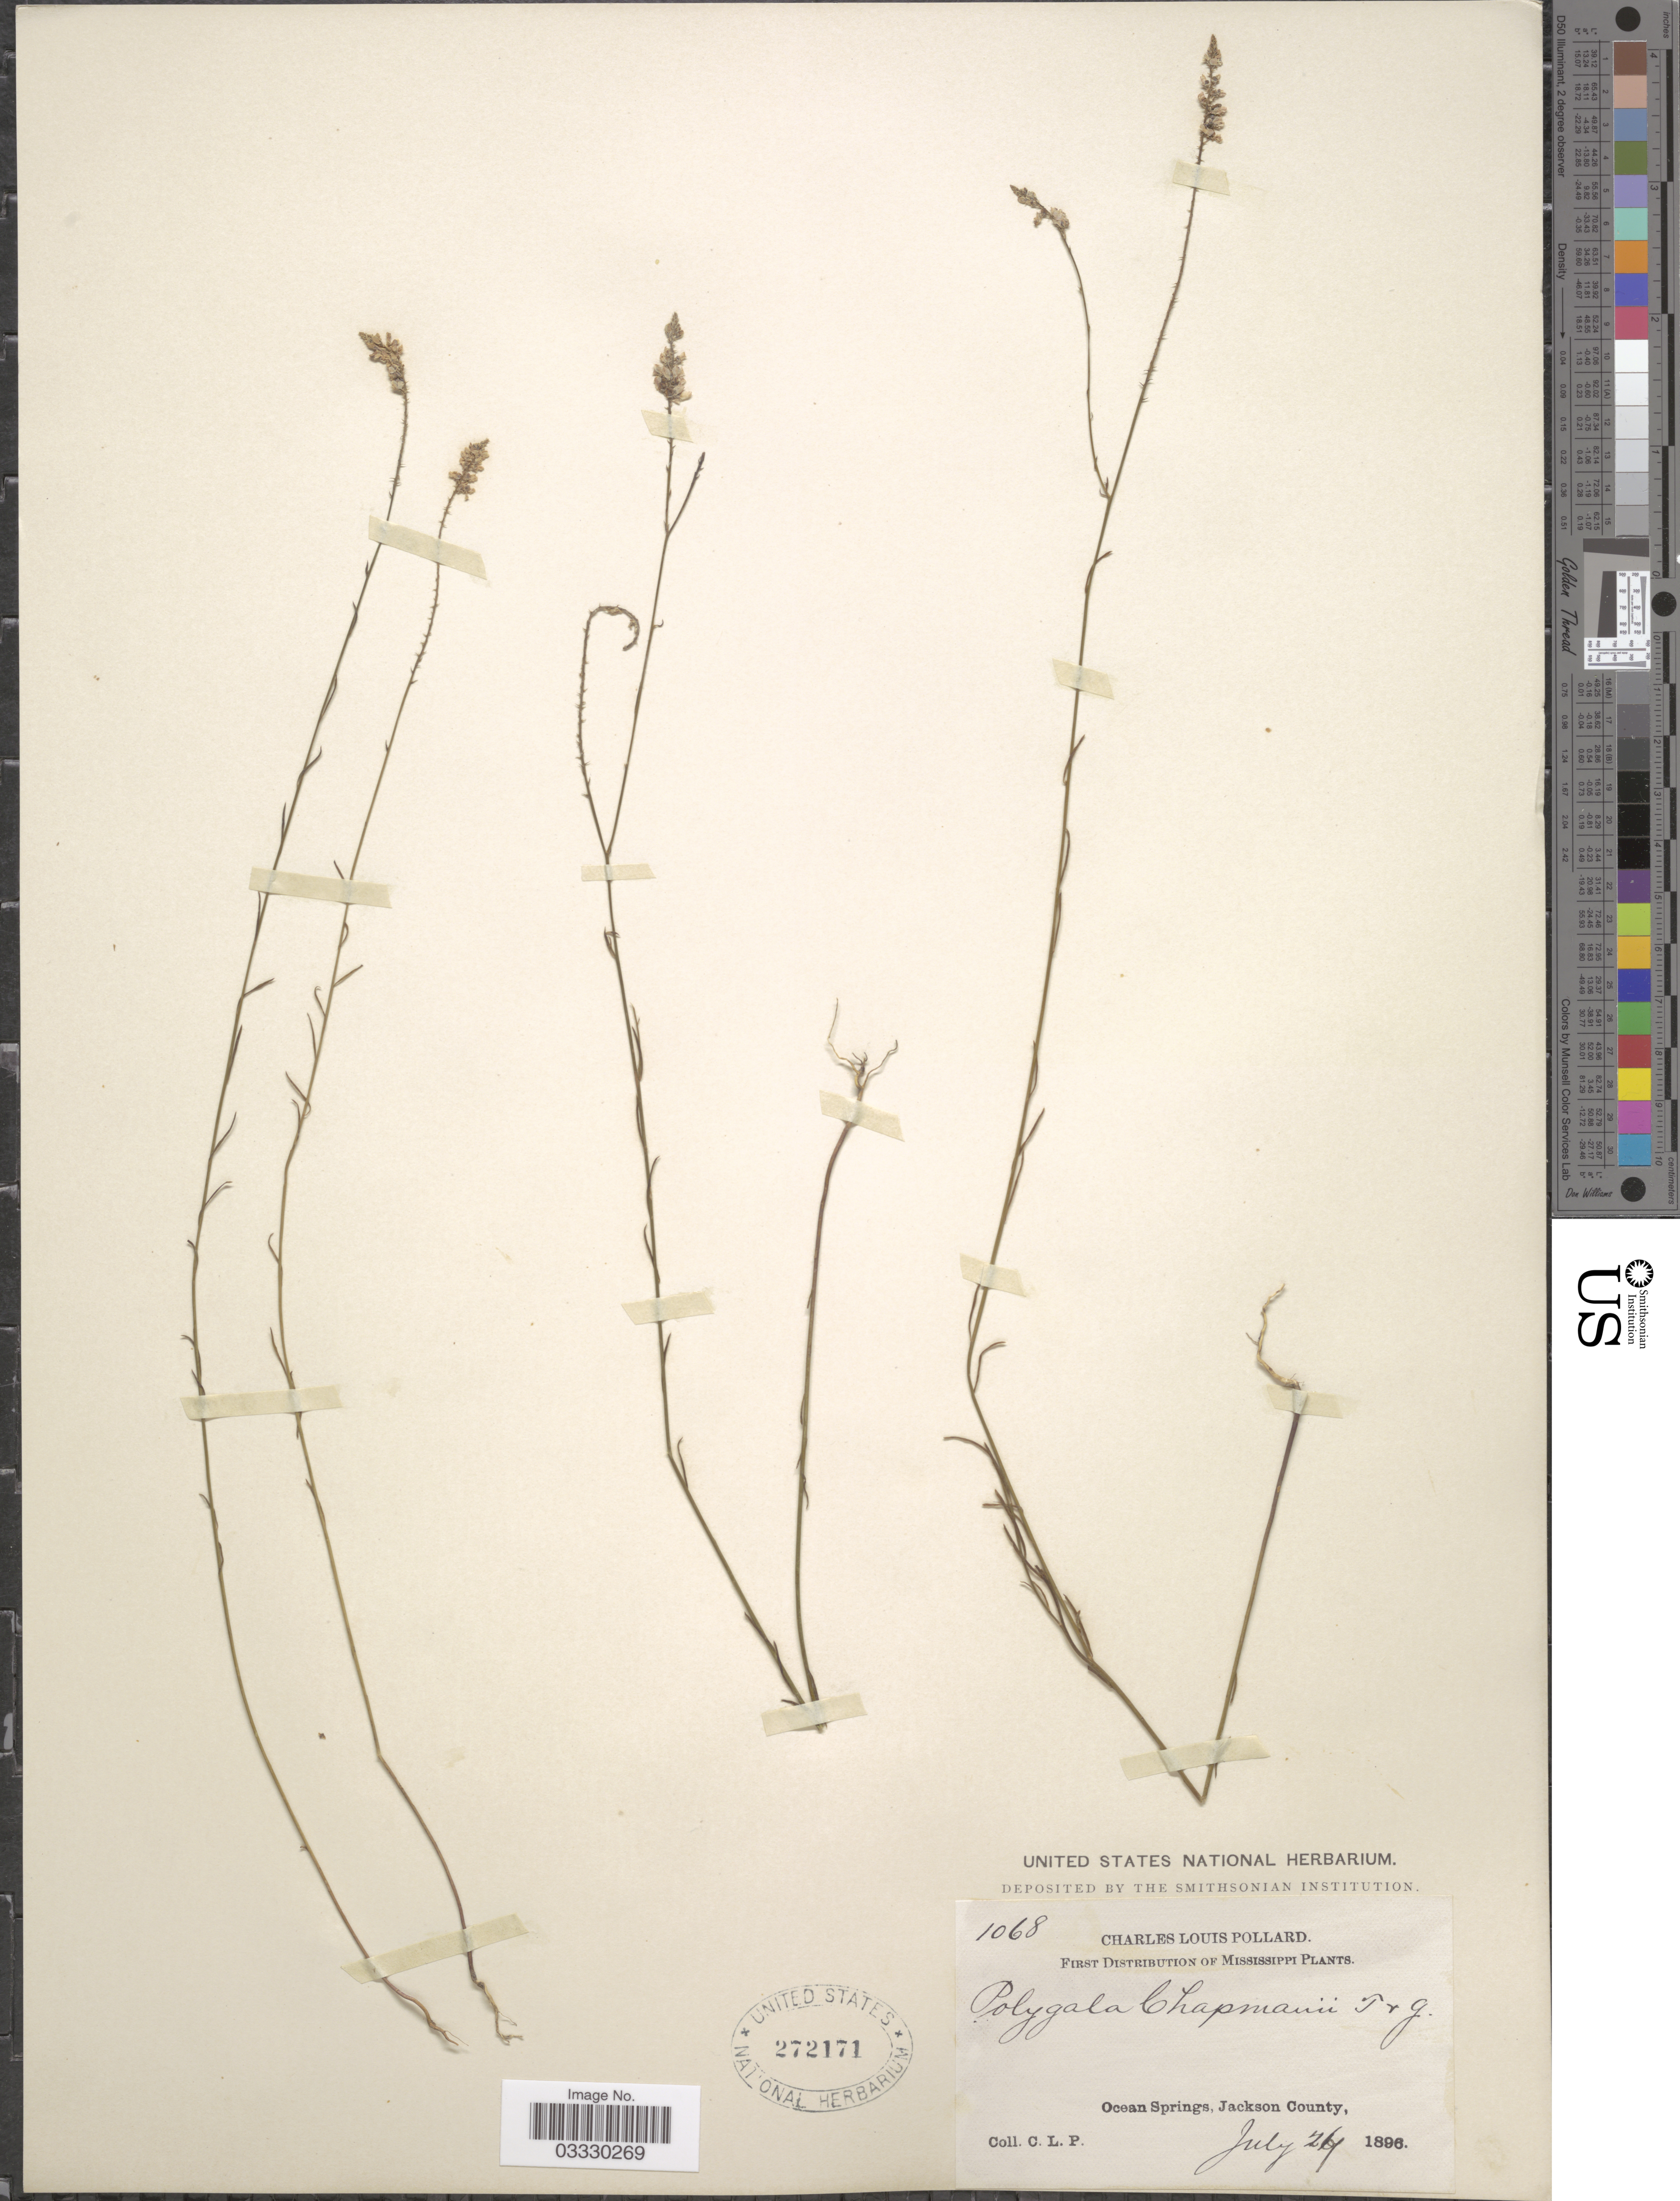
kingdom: Plantae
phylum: Tracheophyta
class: Magnoliopsida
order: Fabales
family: Polygalaceae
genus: Polygala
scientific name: Polygala chapmanii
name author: Torr. & A. Gray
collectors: C. L. Pollard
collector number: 1068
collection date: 1896-07-24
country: United States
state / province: Mississippi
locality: Ocean Springs, Jackson County.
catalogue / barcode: US 272171